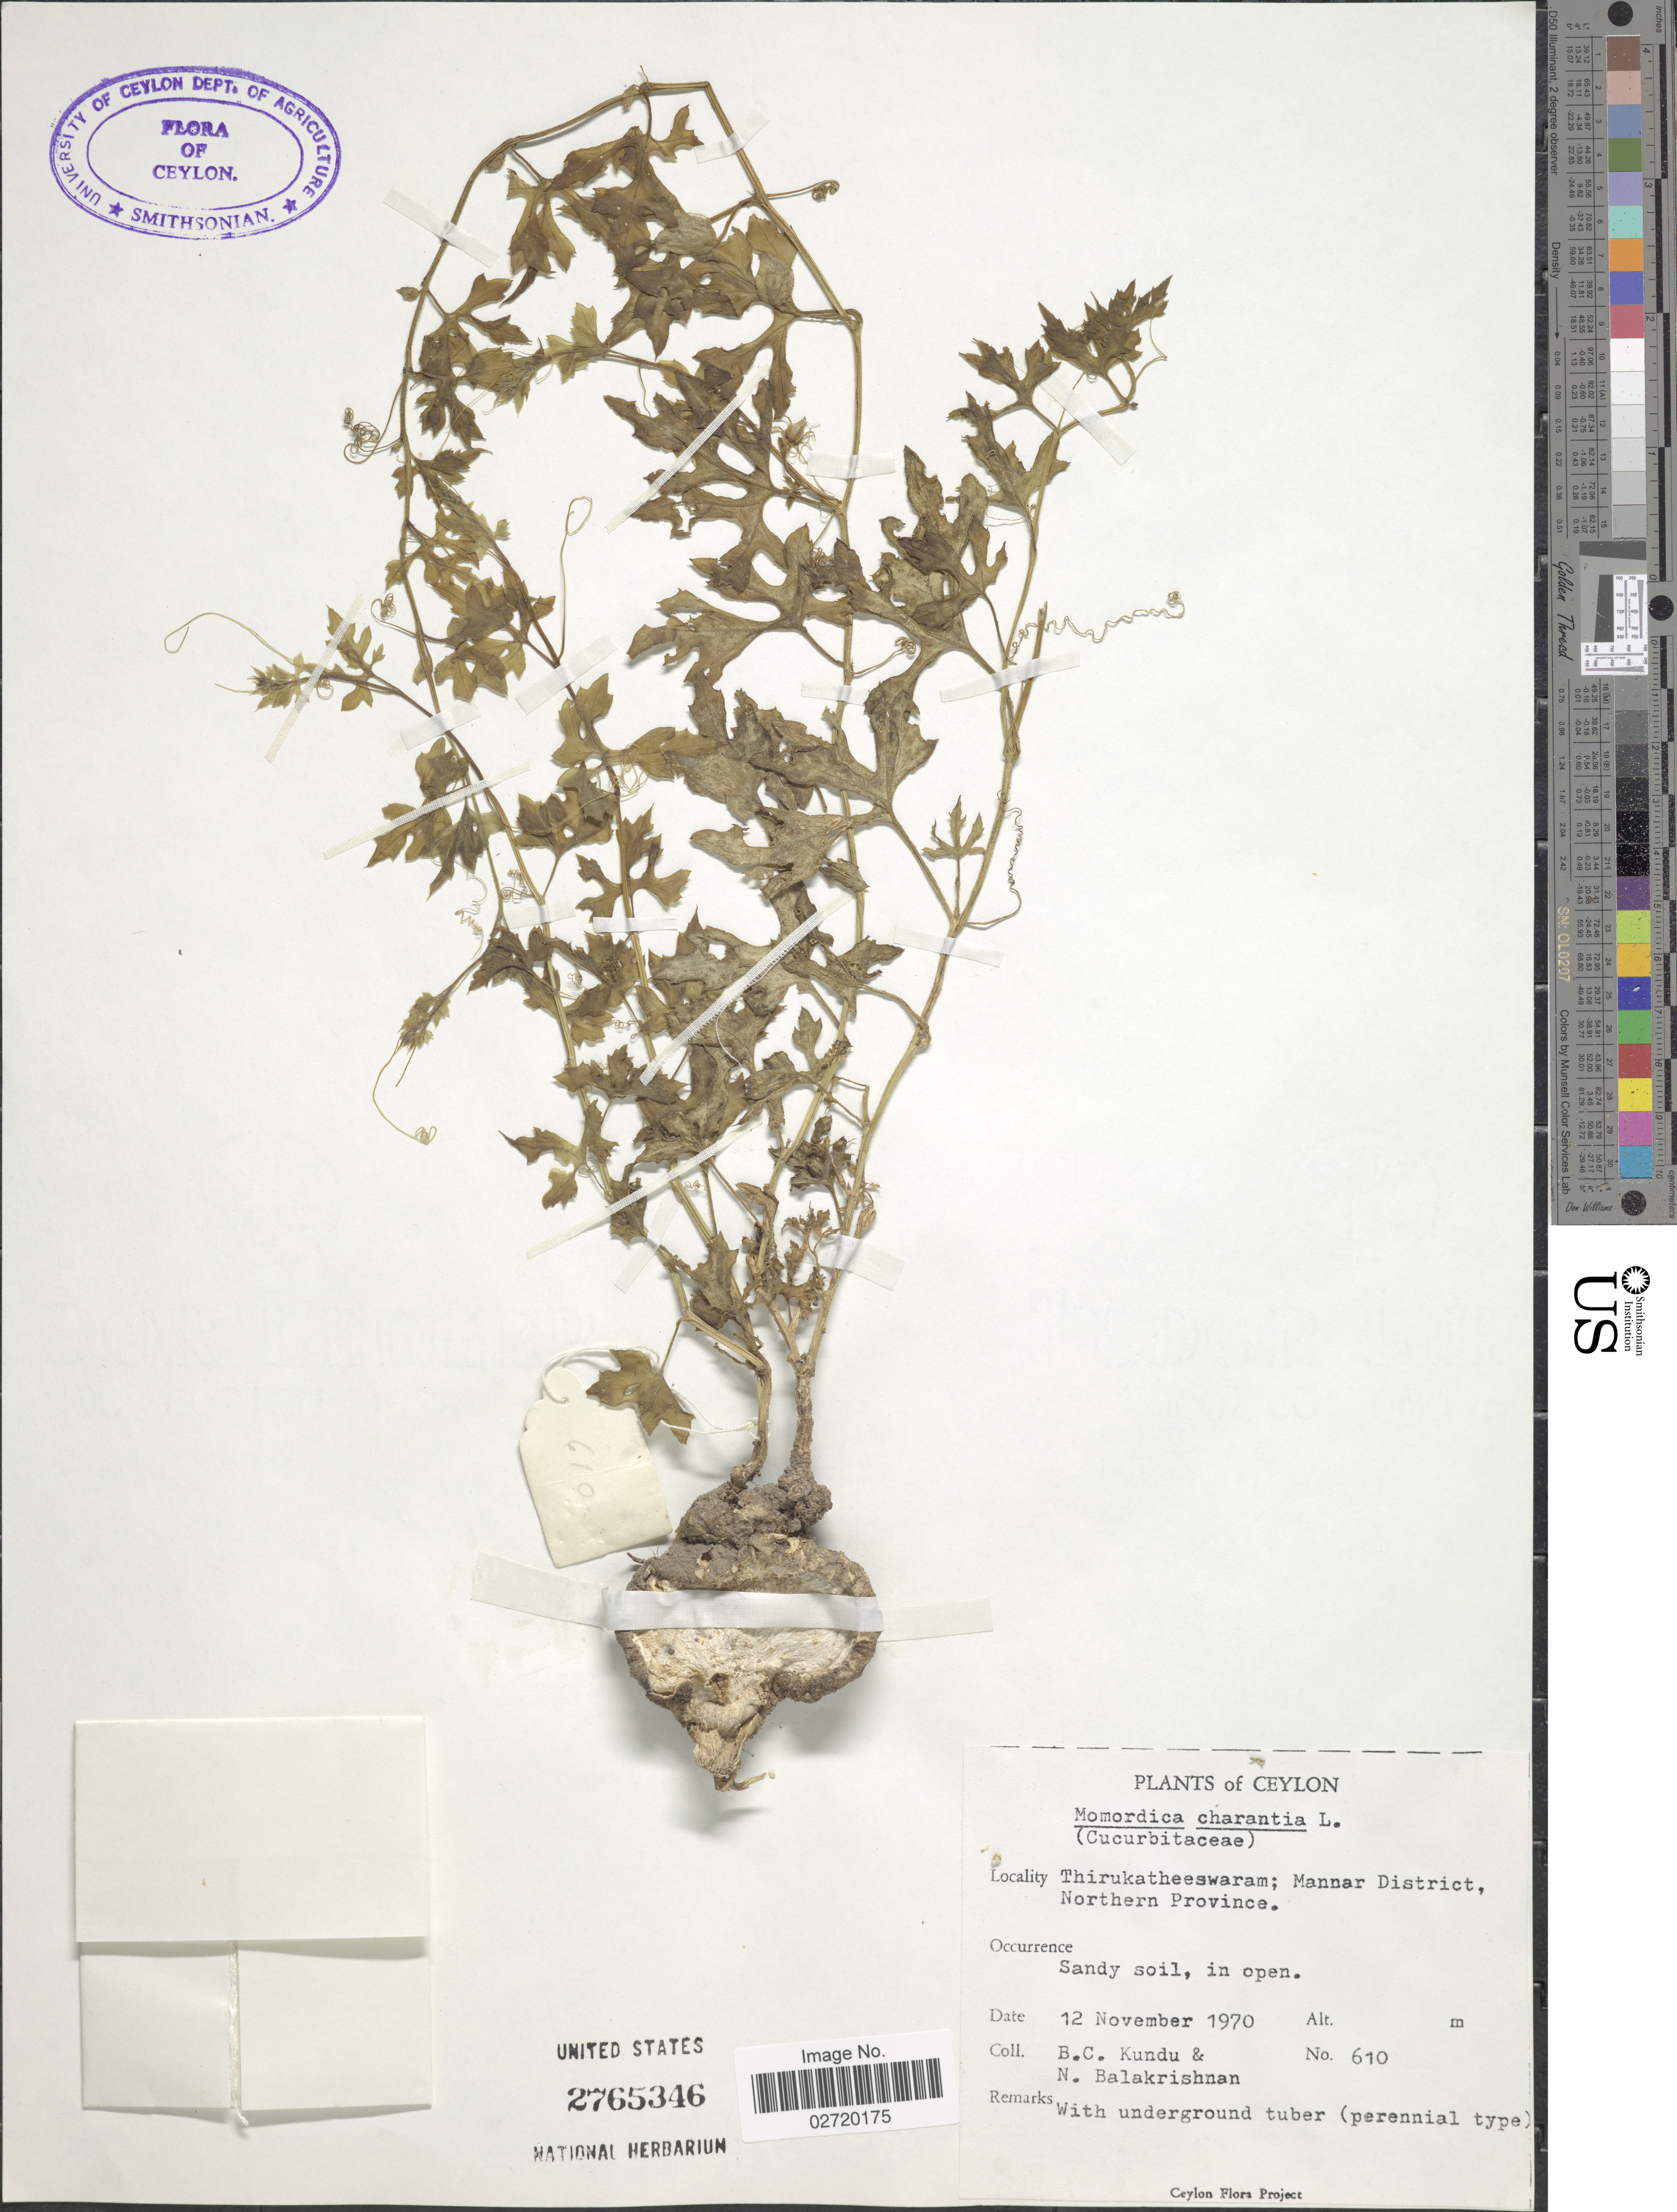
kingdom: Plantae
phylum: Tracheophyta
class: Magnoliopsida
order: Cucurbitales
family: Cucurbitaceae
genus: Momordica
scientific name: Momordica charantia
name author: L.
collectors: B. C. Kundu & N. Balakrishnan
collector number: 610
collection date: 1970-11-12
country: Sri Lanka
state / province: Northern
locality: Ceylon, Thirukatheeswaram; Mannar District, Northern Province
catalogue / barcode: US 2765346